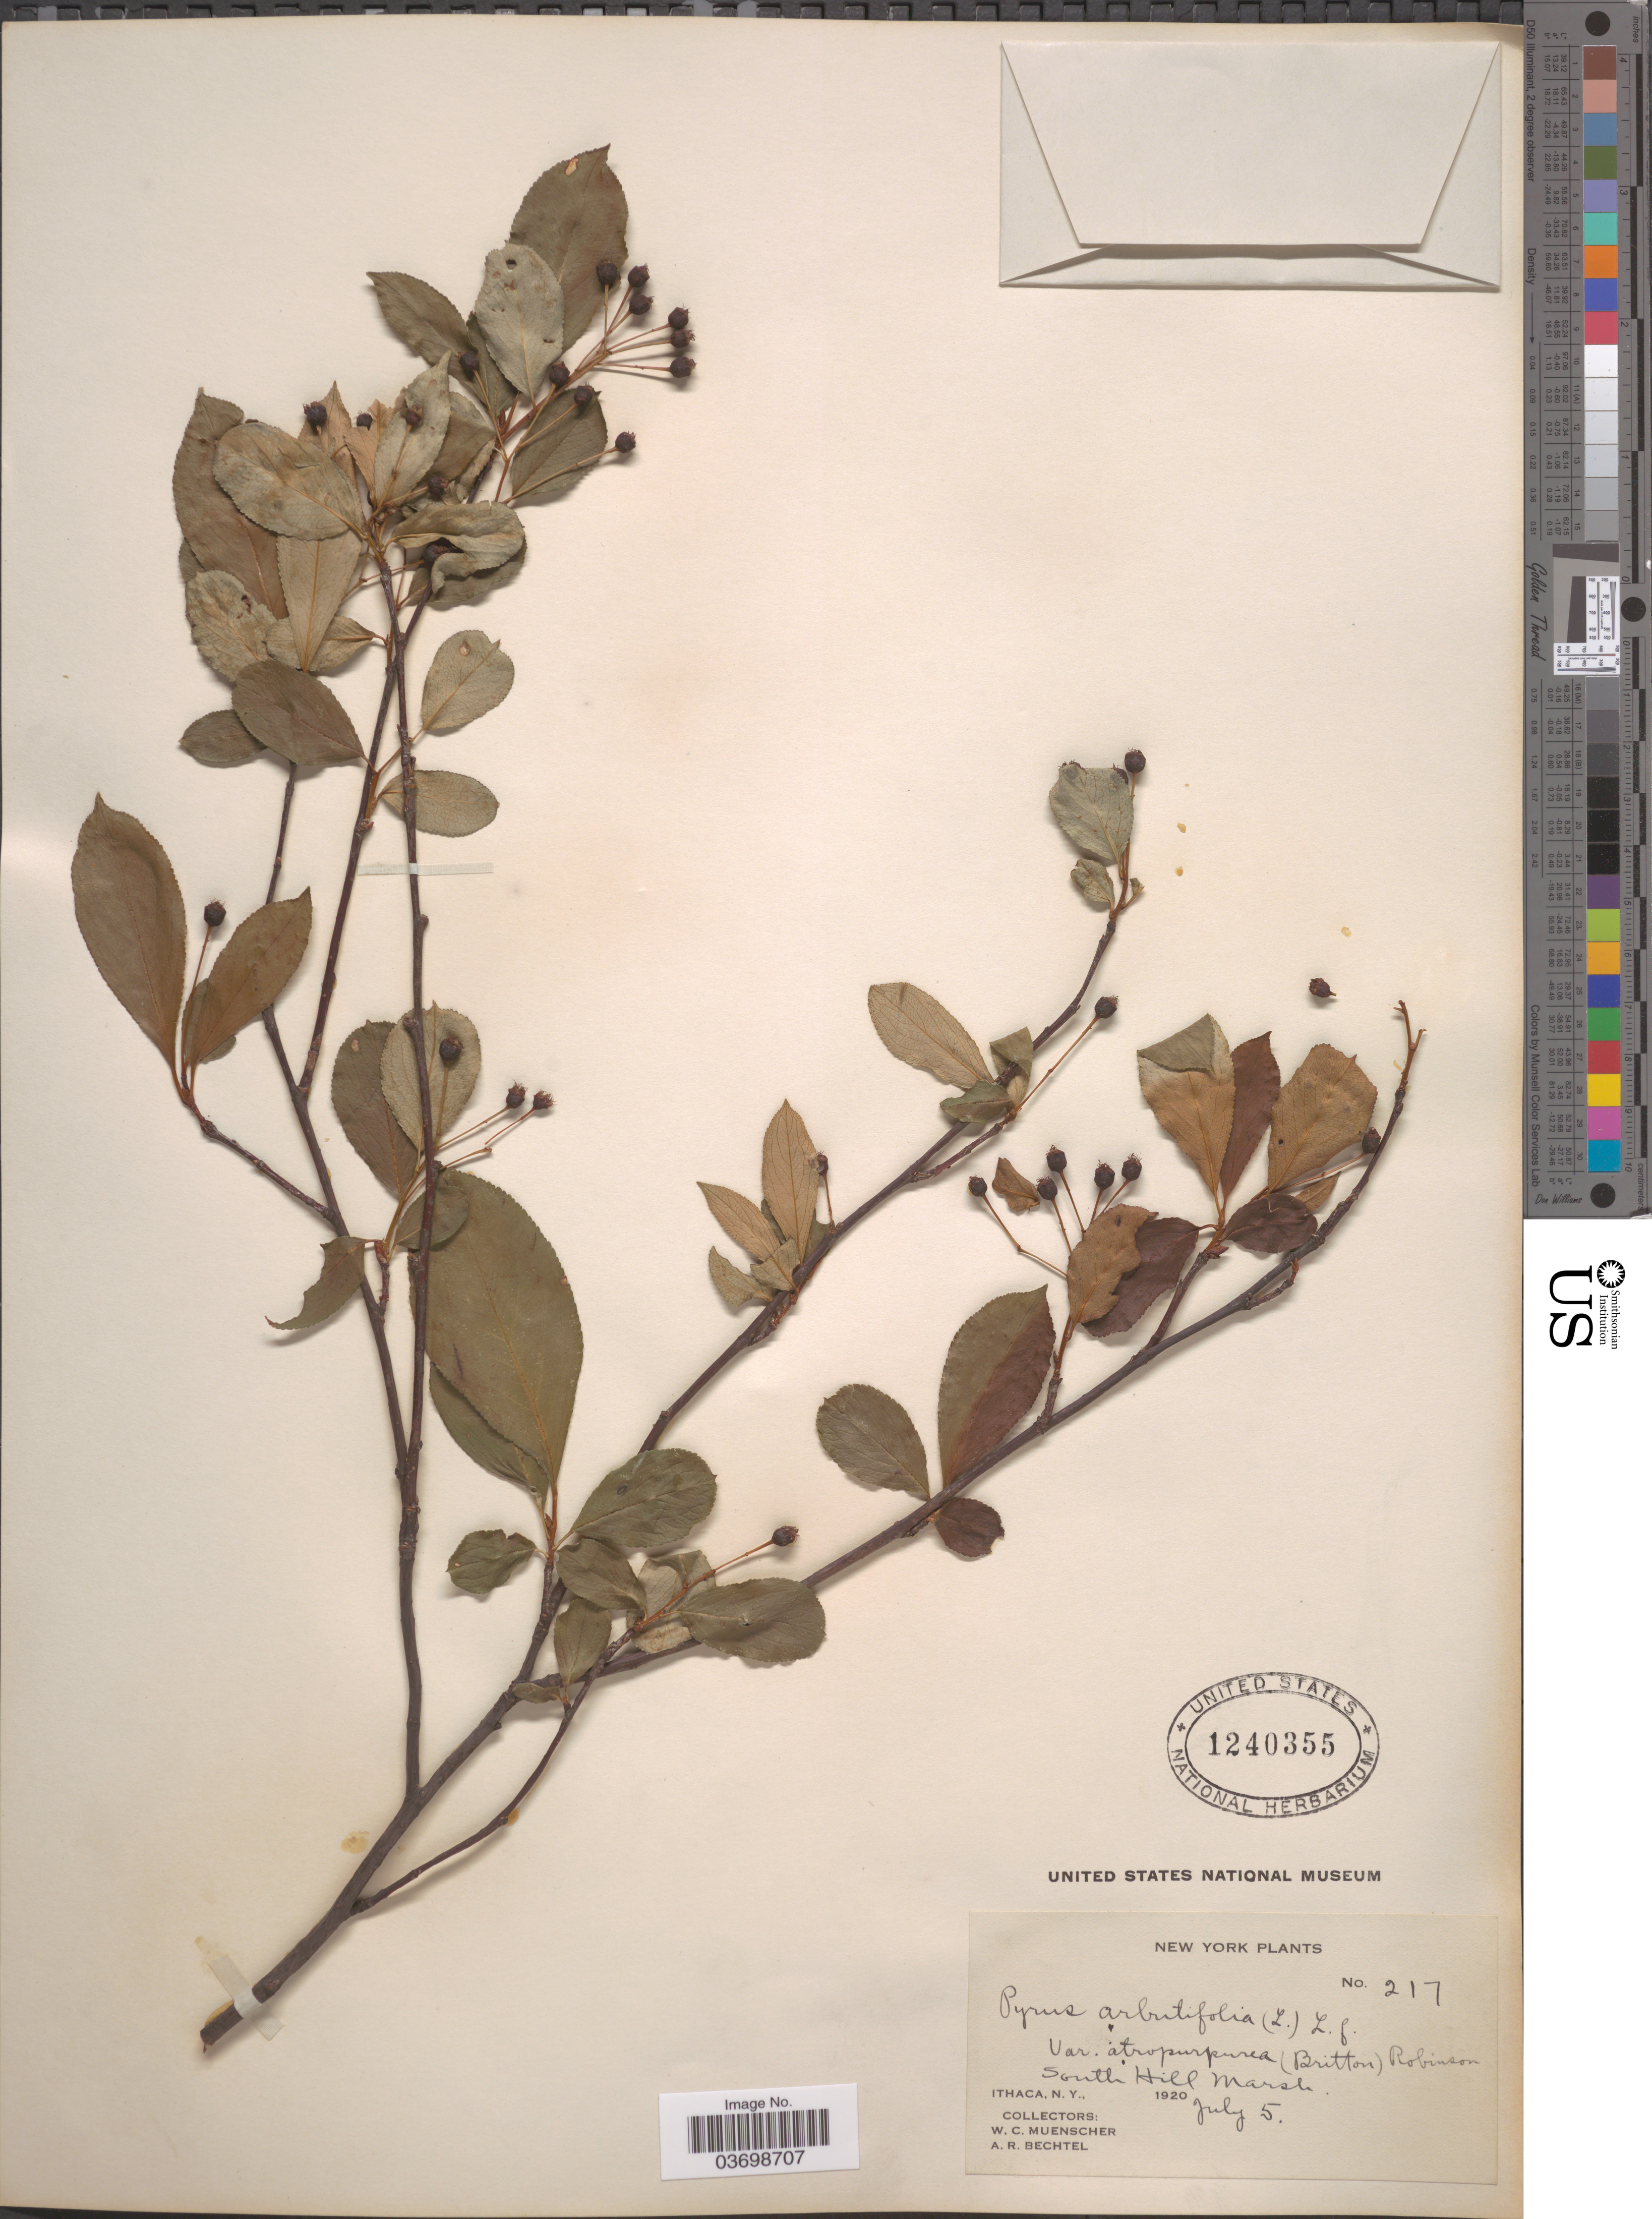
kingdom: Plantae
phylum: Tracheophyta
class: Magnoliopsida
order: Rosales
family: Rosaceae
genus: Aronia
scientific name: Aronia x prunifolia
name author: (Marshall) Rehder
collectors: W. Muenscher & A. Bechtel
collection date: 1920-07-05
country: United States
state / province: New York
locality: South Hill Marsh. Ithaca.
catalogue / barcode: US 1240355